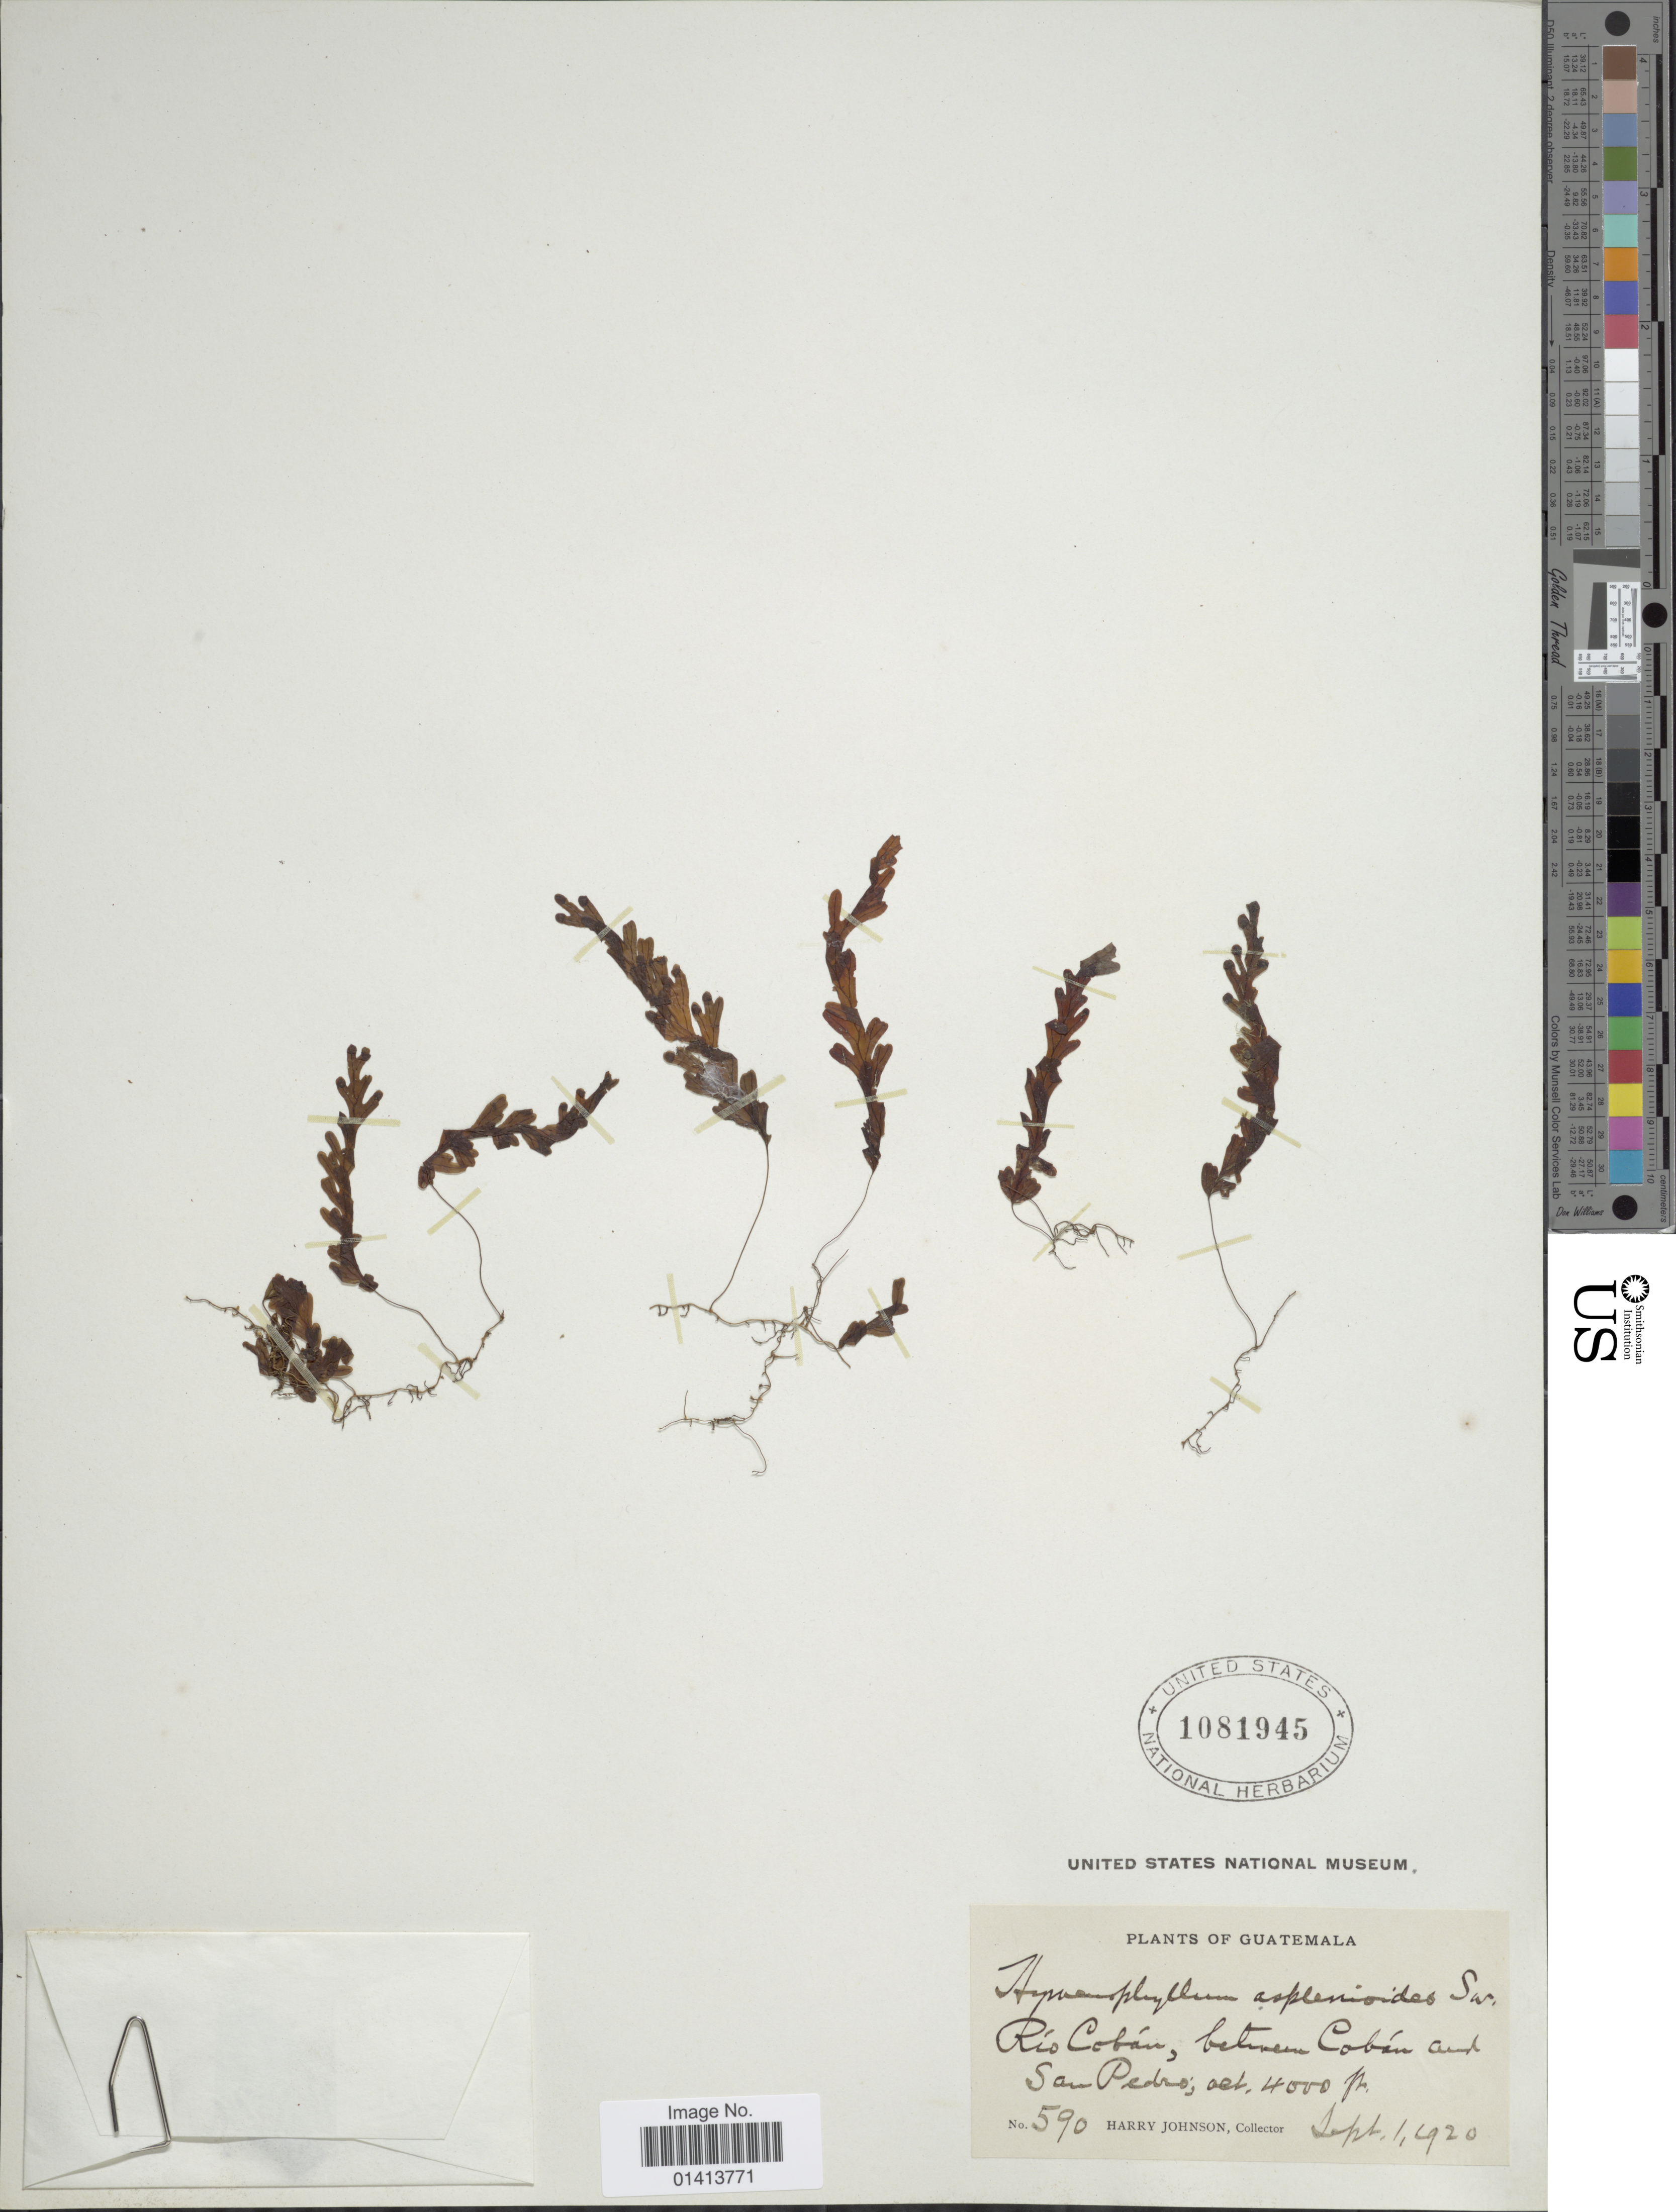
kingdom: Plantae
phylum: Tracheophyta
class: Polypodiopsida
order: Hymenophyllales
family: Hymenophyllaceae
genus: Hymenophyllum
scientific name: Hymenophyllum asplenioides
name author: (Sw.) Sw.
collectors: H. Johnson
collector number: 590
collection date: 1920-09-01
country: Guatemala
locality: Río Cobán, between Cobán and San Pedro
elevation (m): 1219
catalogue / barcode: US 1081945